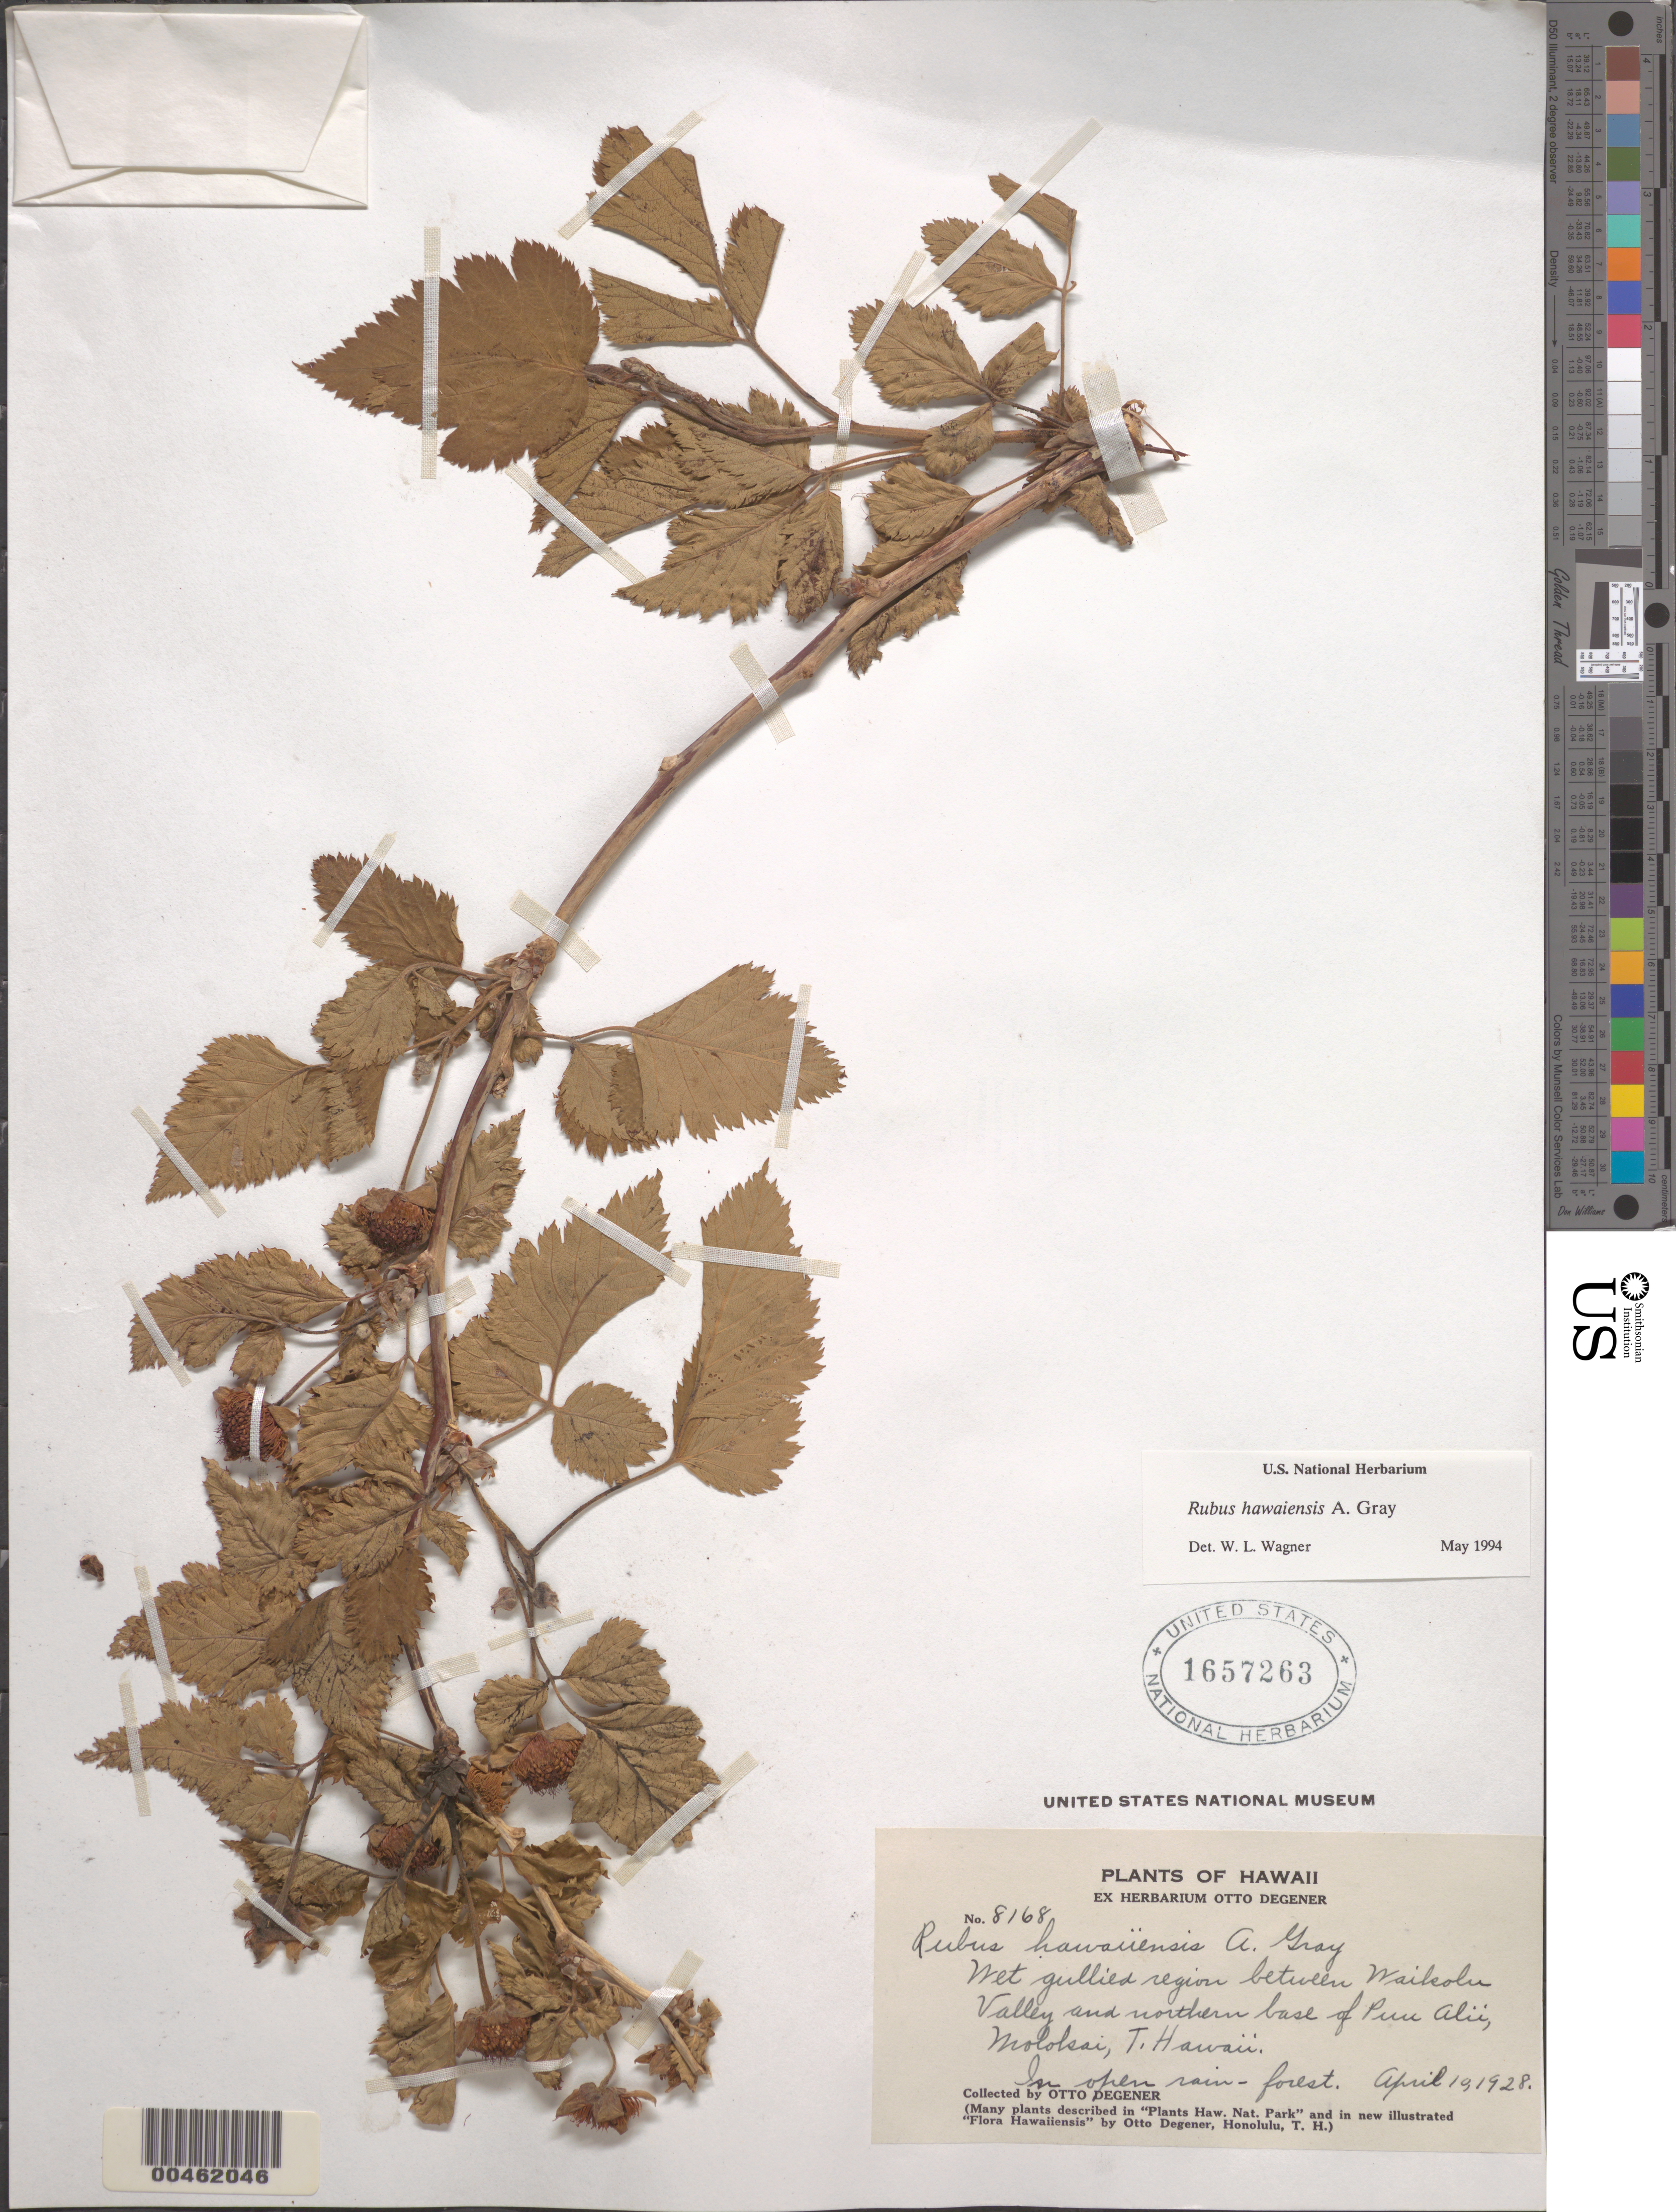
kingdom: Plantae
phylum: Tracheophyta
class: Magnoliopsida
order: Rosales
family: Rosaceae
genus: Rubus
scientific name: Rubus hawaiensis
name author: A. Gray in Wilkes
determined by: Wagner, W. L., (BOT), Smithsonian Institution - National Museum of Natural History (UNITED STATES)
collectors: O. Degener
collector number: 8168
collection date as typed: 10 Apr 1928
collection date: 1928-04-10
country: United States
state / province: Hawaii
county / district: Maui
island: Moloka'i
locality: Wet gullied region between Waikolu Valley and northern base of Puu Alii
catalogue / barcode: US 1657263